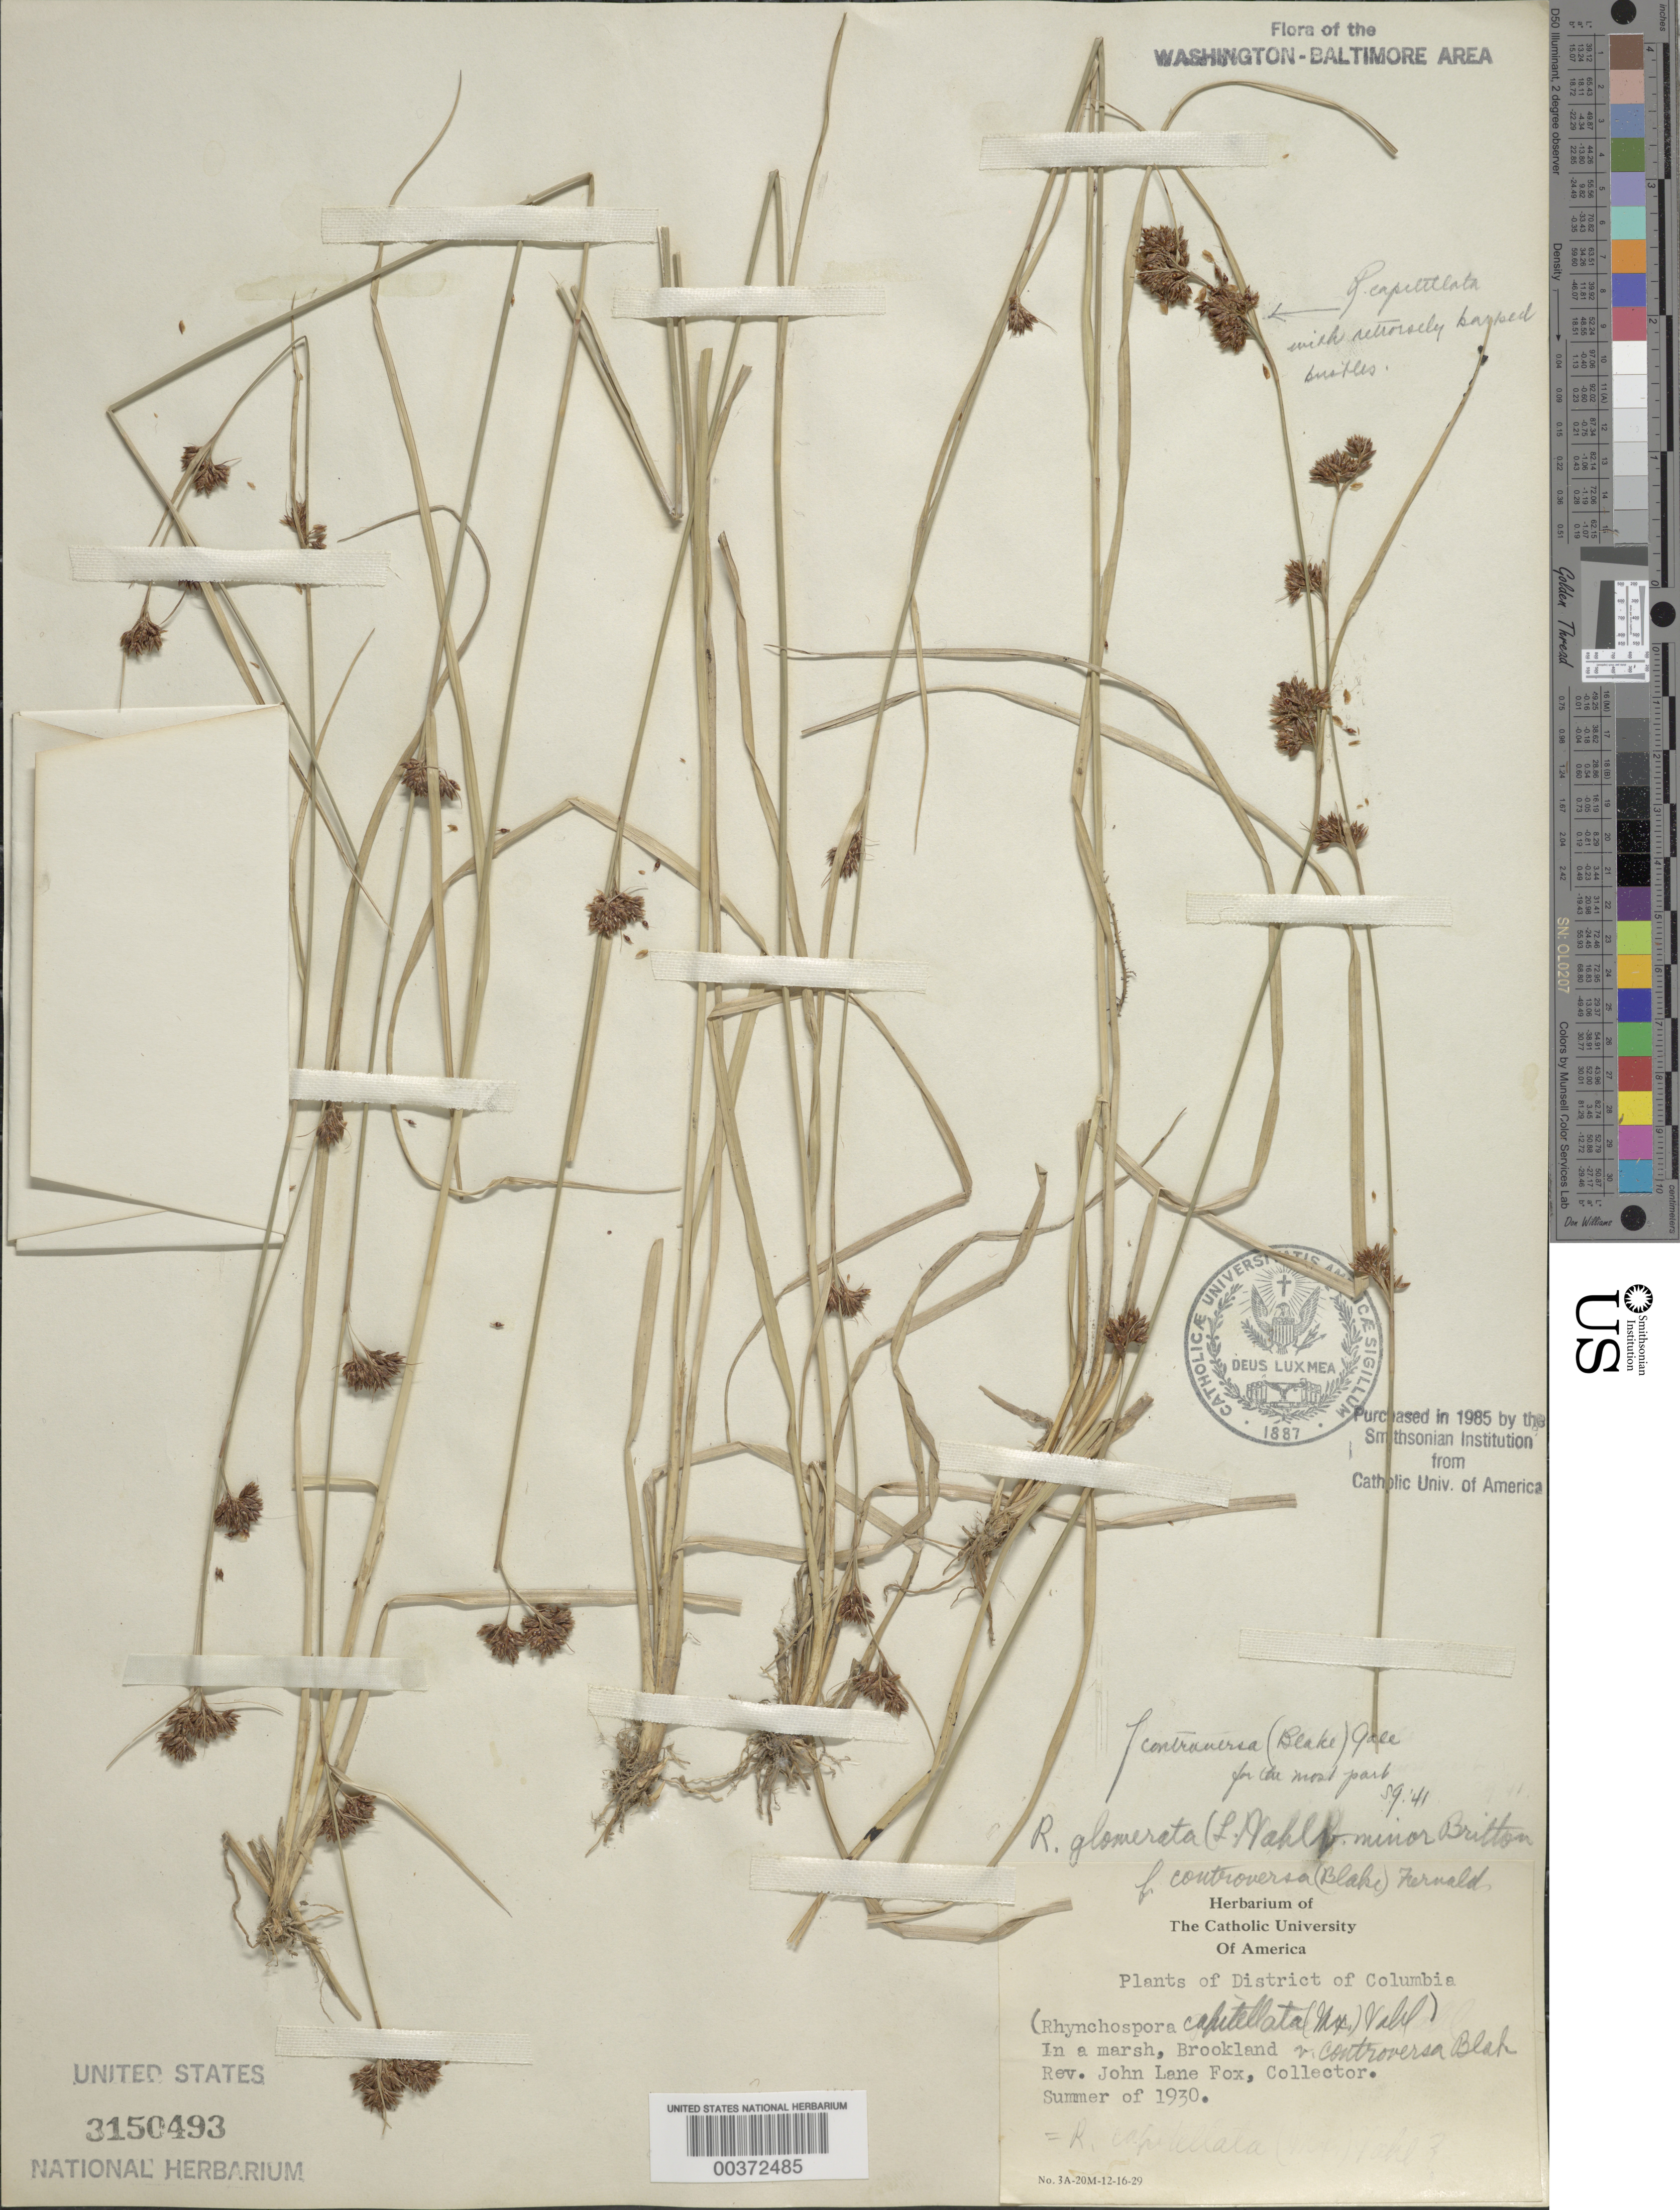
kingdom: Plantae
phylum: Tracheophyta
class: Liliopsida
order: Poales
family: Cyperaceae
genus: Rhynchospora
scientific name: Rhynchospora capitellata f. controversa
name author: (Michx.) Vahl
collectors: J. Fox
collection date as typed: Sum 1930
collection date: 1930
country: United States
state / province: District of Columbia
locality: Brookland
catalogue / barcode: US 3150493